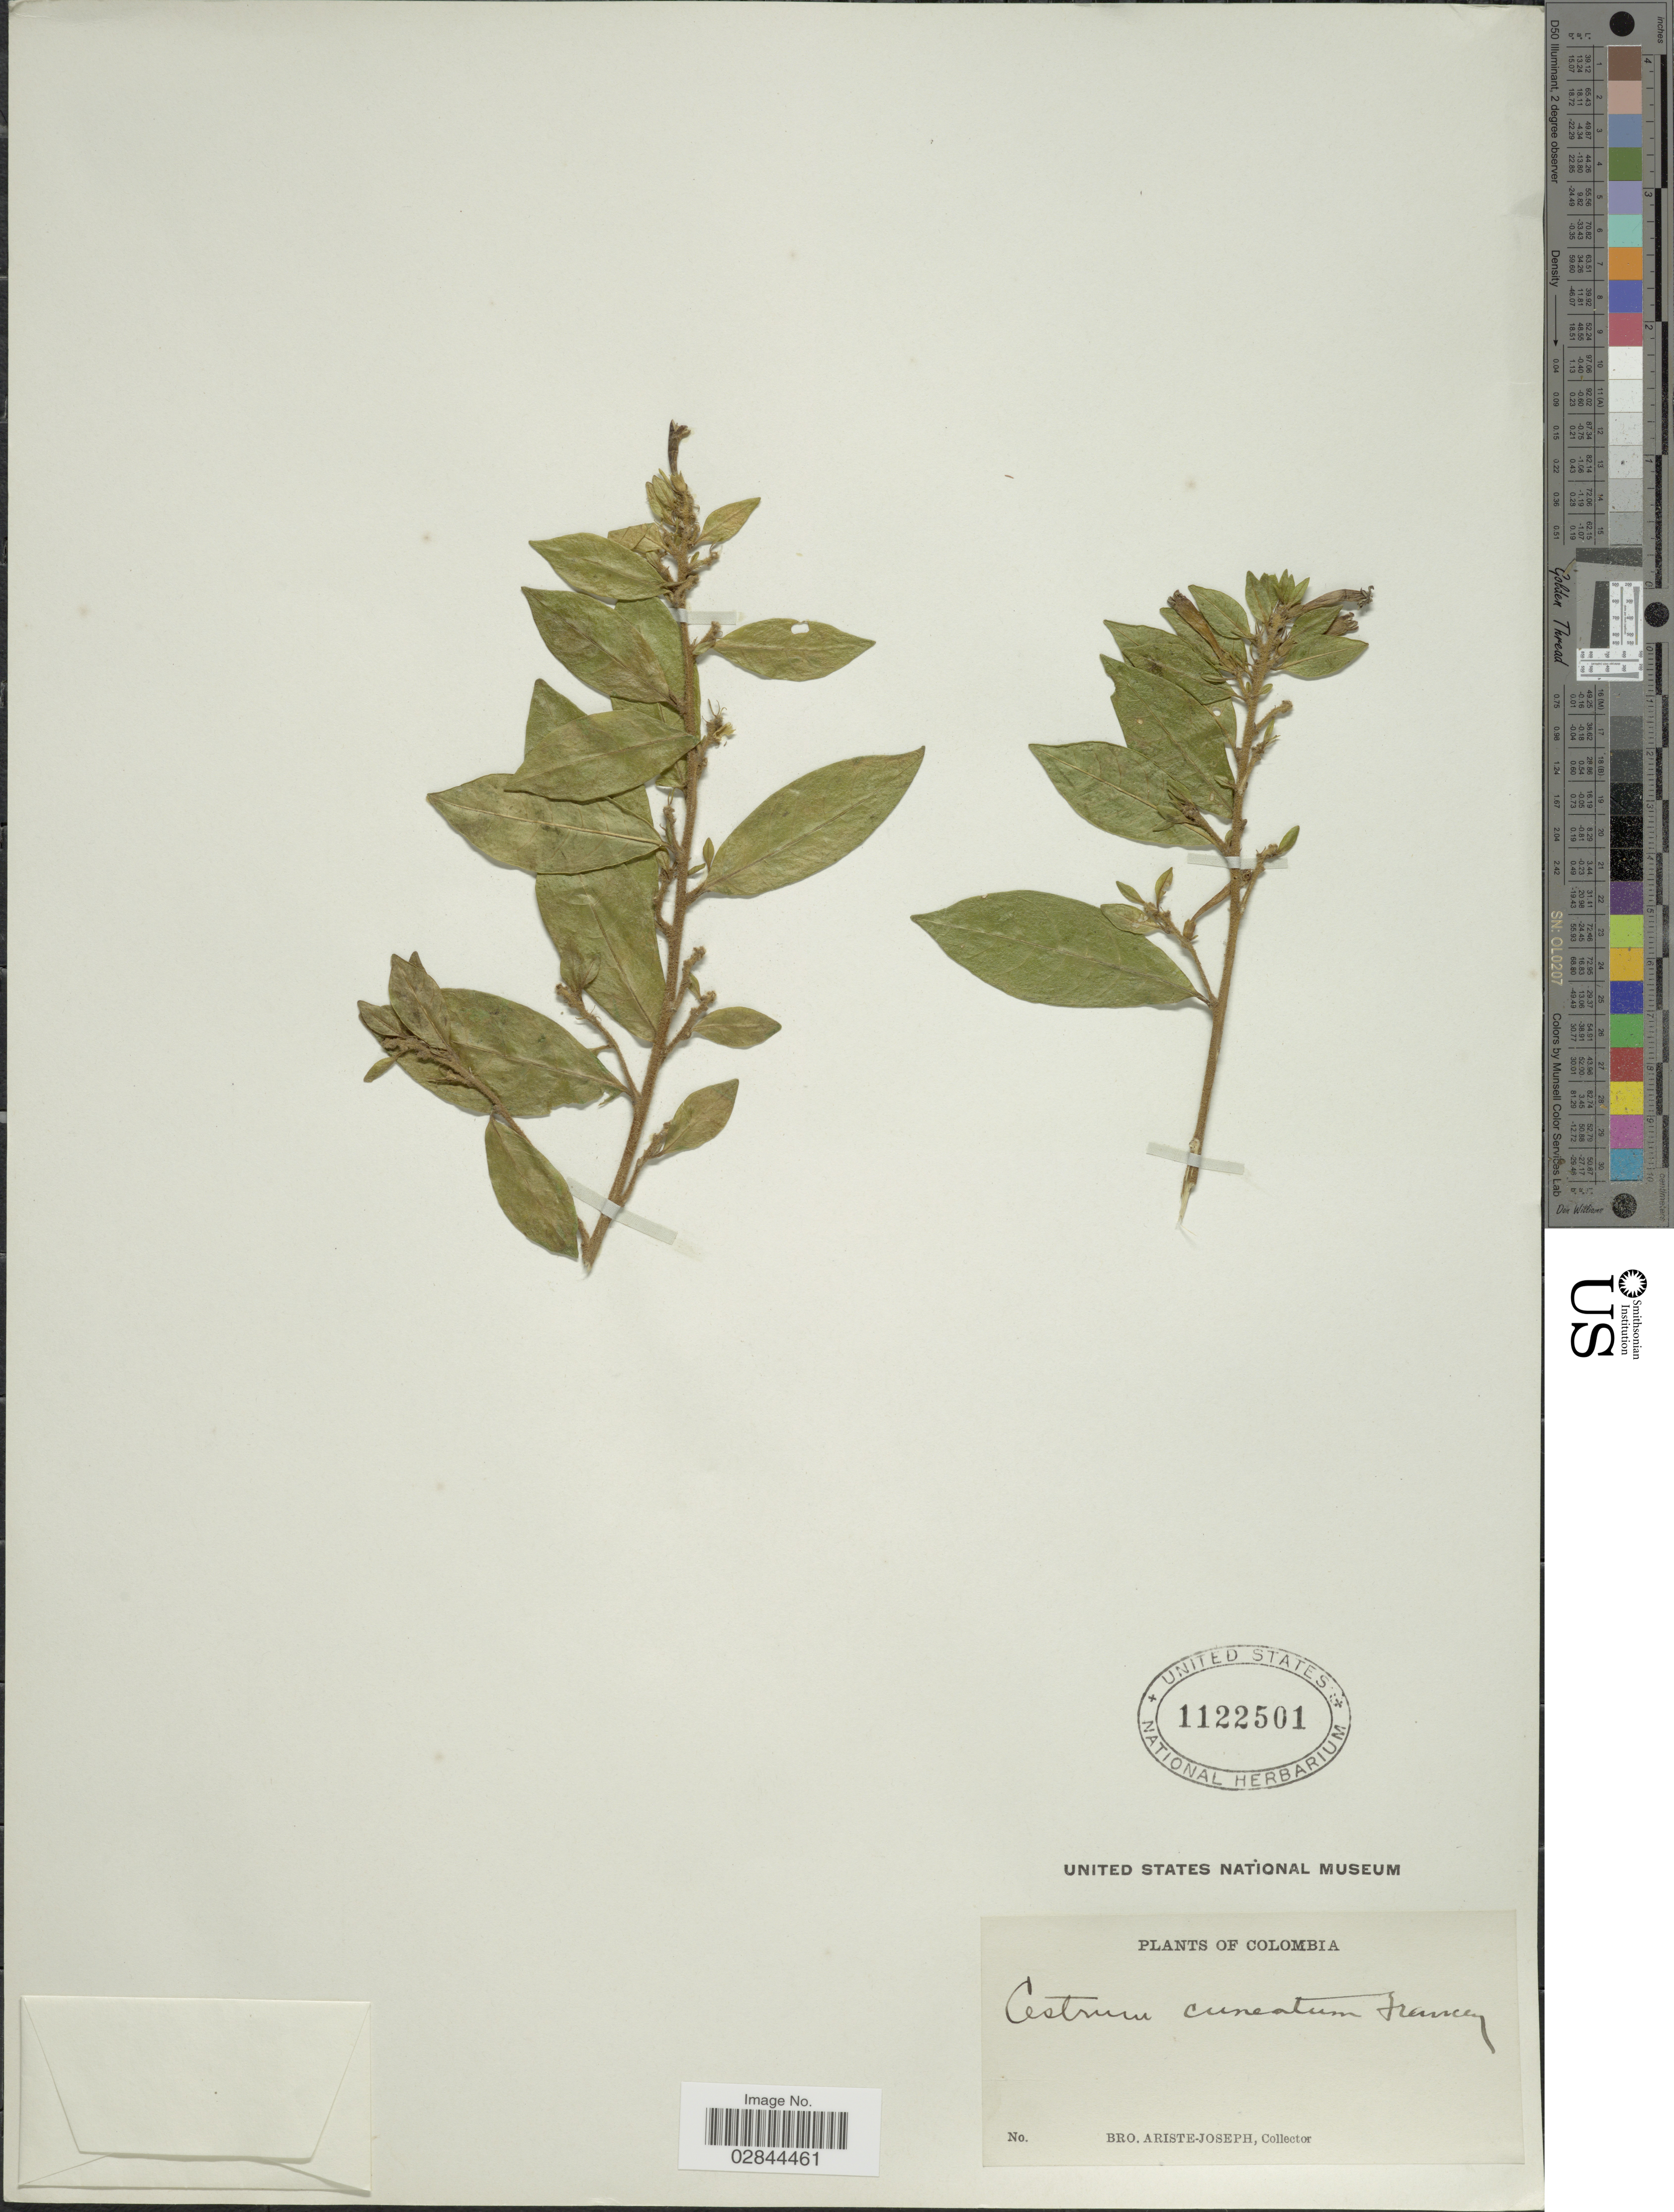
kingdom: Plantae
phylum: Tracheophyta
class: Magnoliopsida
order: Solanales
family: Solanaceae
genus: Cestrum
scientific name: Cestrum buxifolium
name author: Kunth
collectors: Bro. Ariste-Joseph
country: Colombia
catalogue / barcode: US 1122501